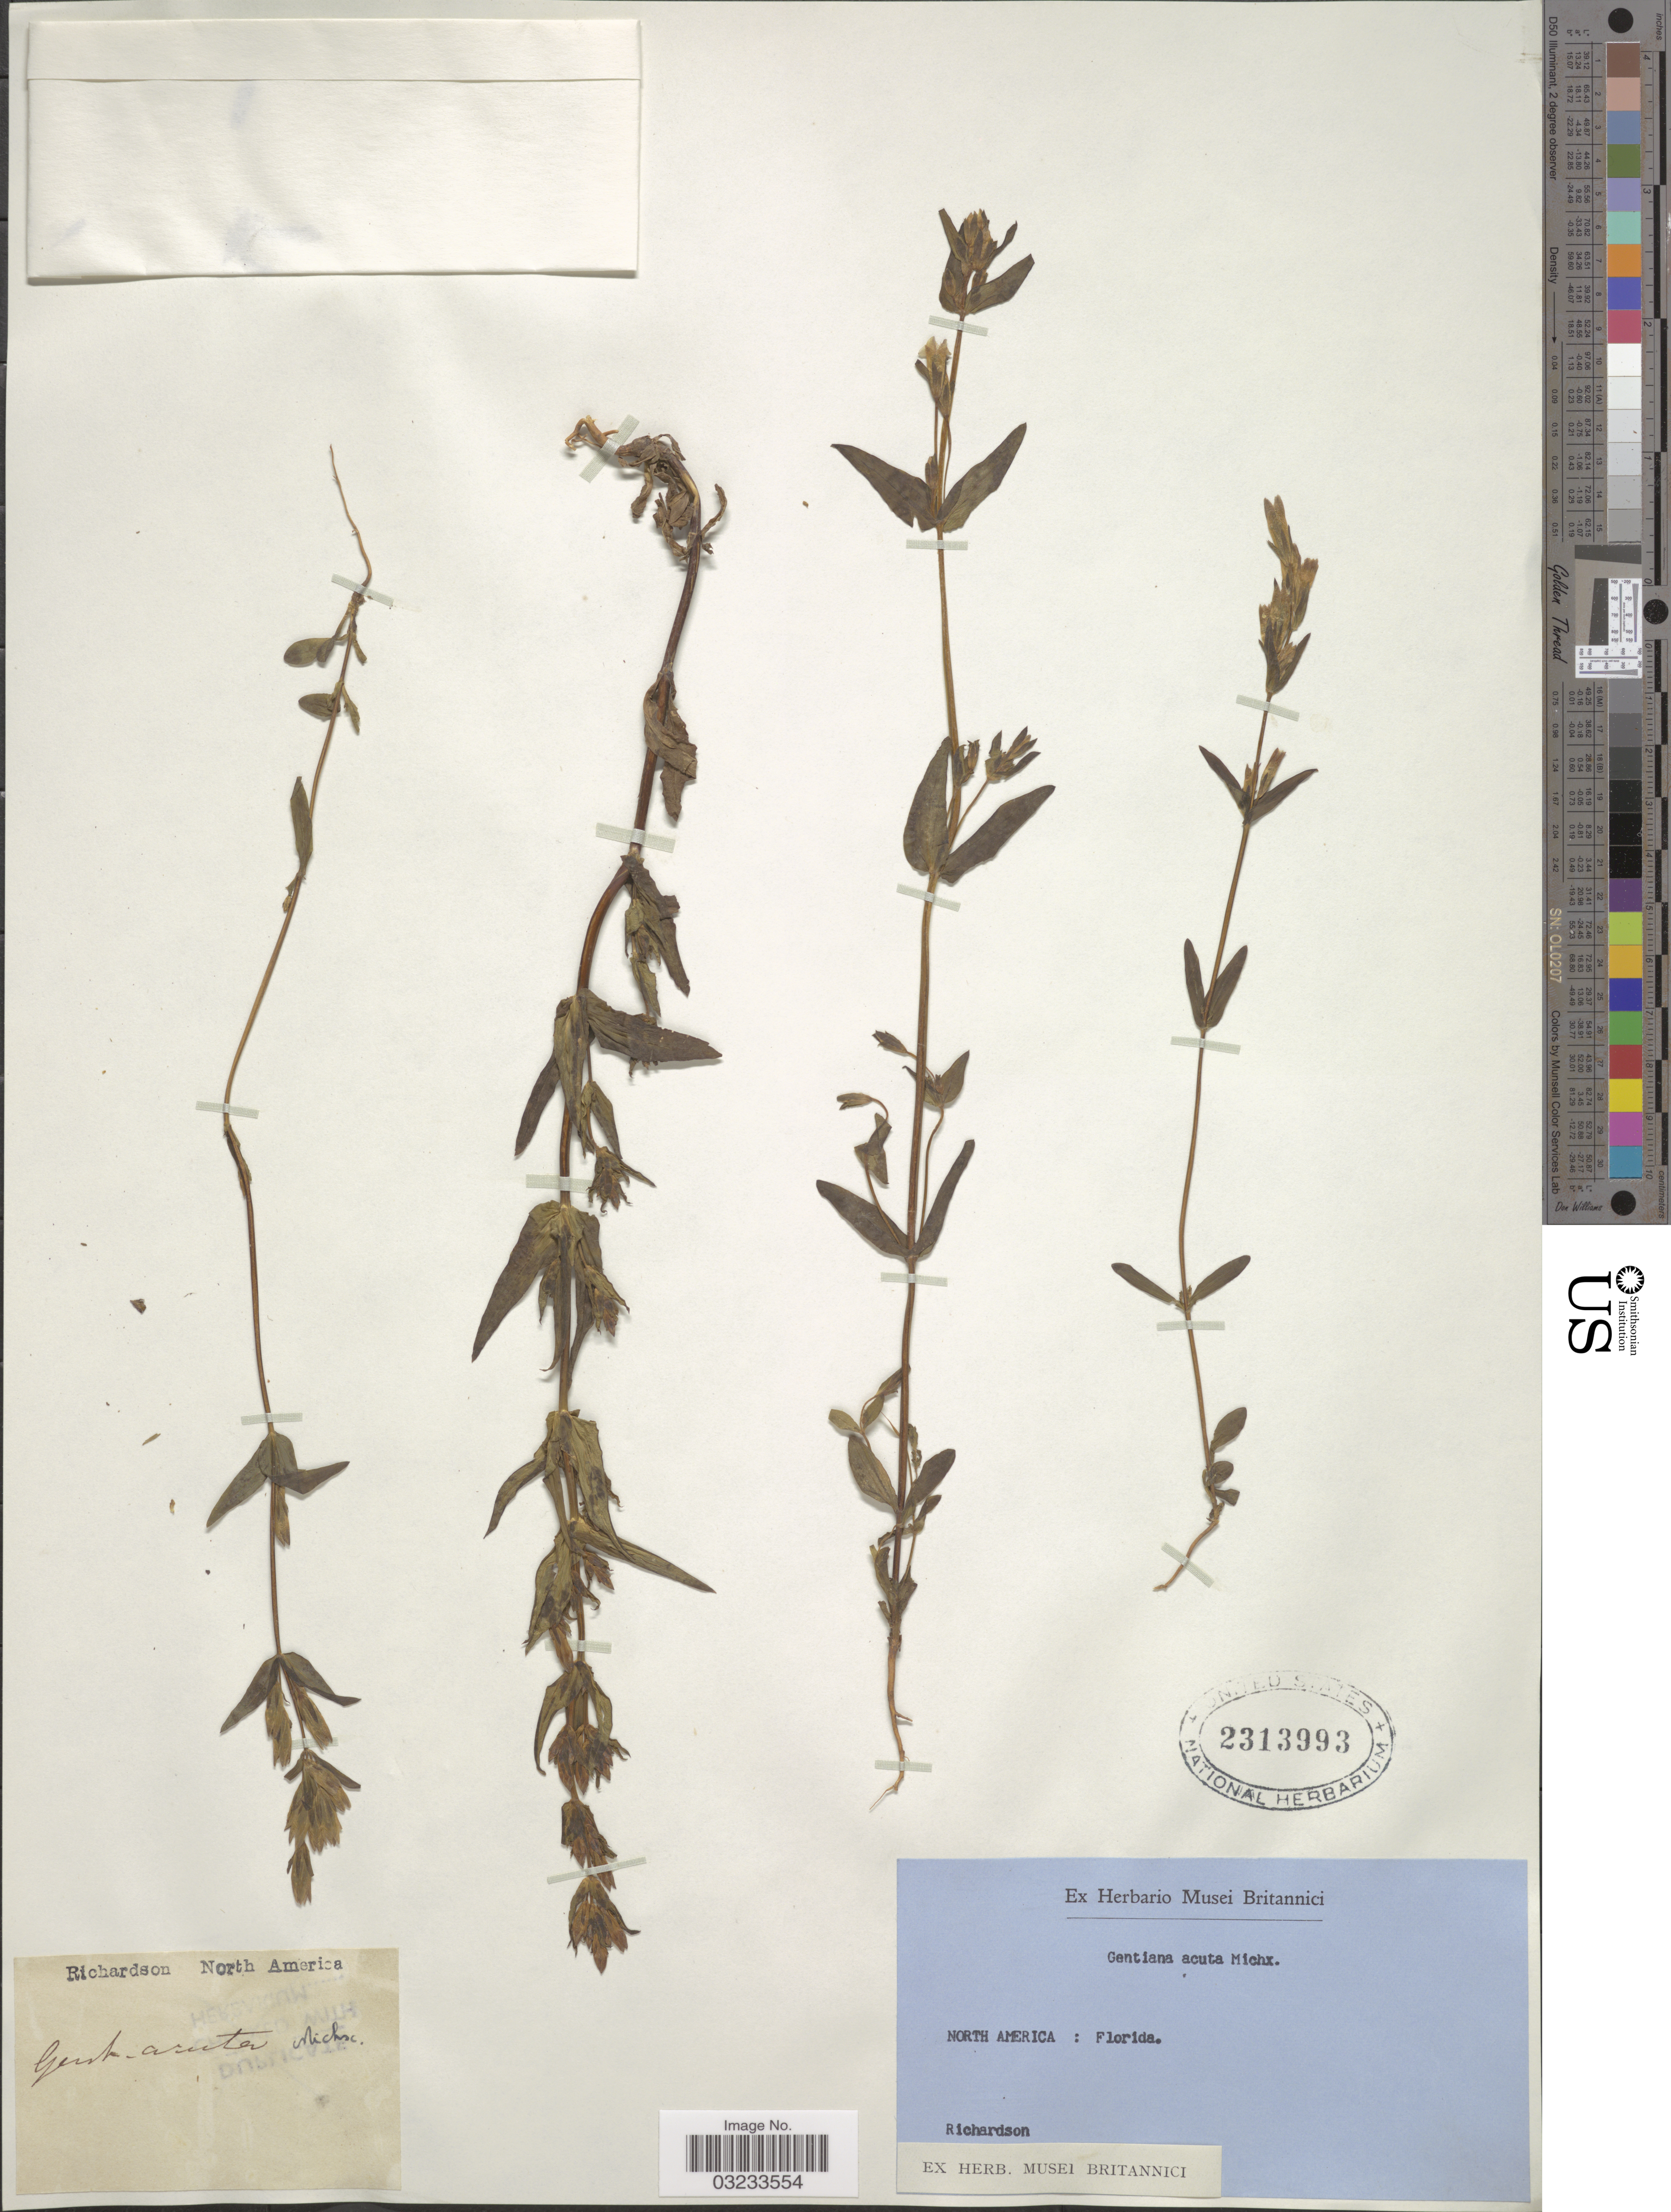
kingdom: Plantae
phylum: Tracheophyta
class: Magnoliopsida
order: Gentianales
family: Gentianaceae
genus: Gentiana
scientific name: Gentiana acuta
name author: Michx.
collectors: -- Richardson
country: United States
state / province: Florida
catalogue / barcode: US 2313993